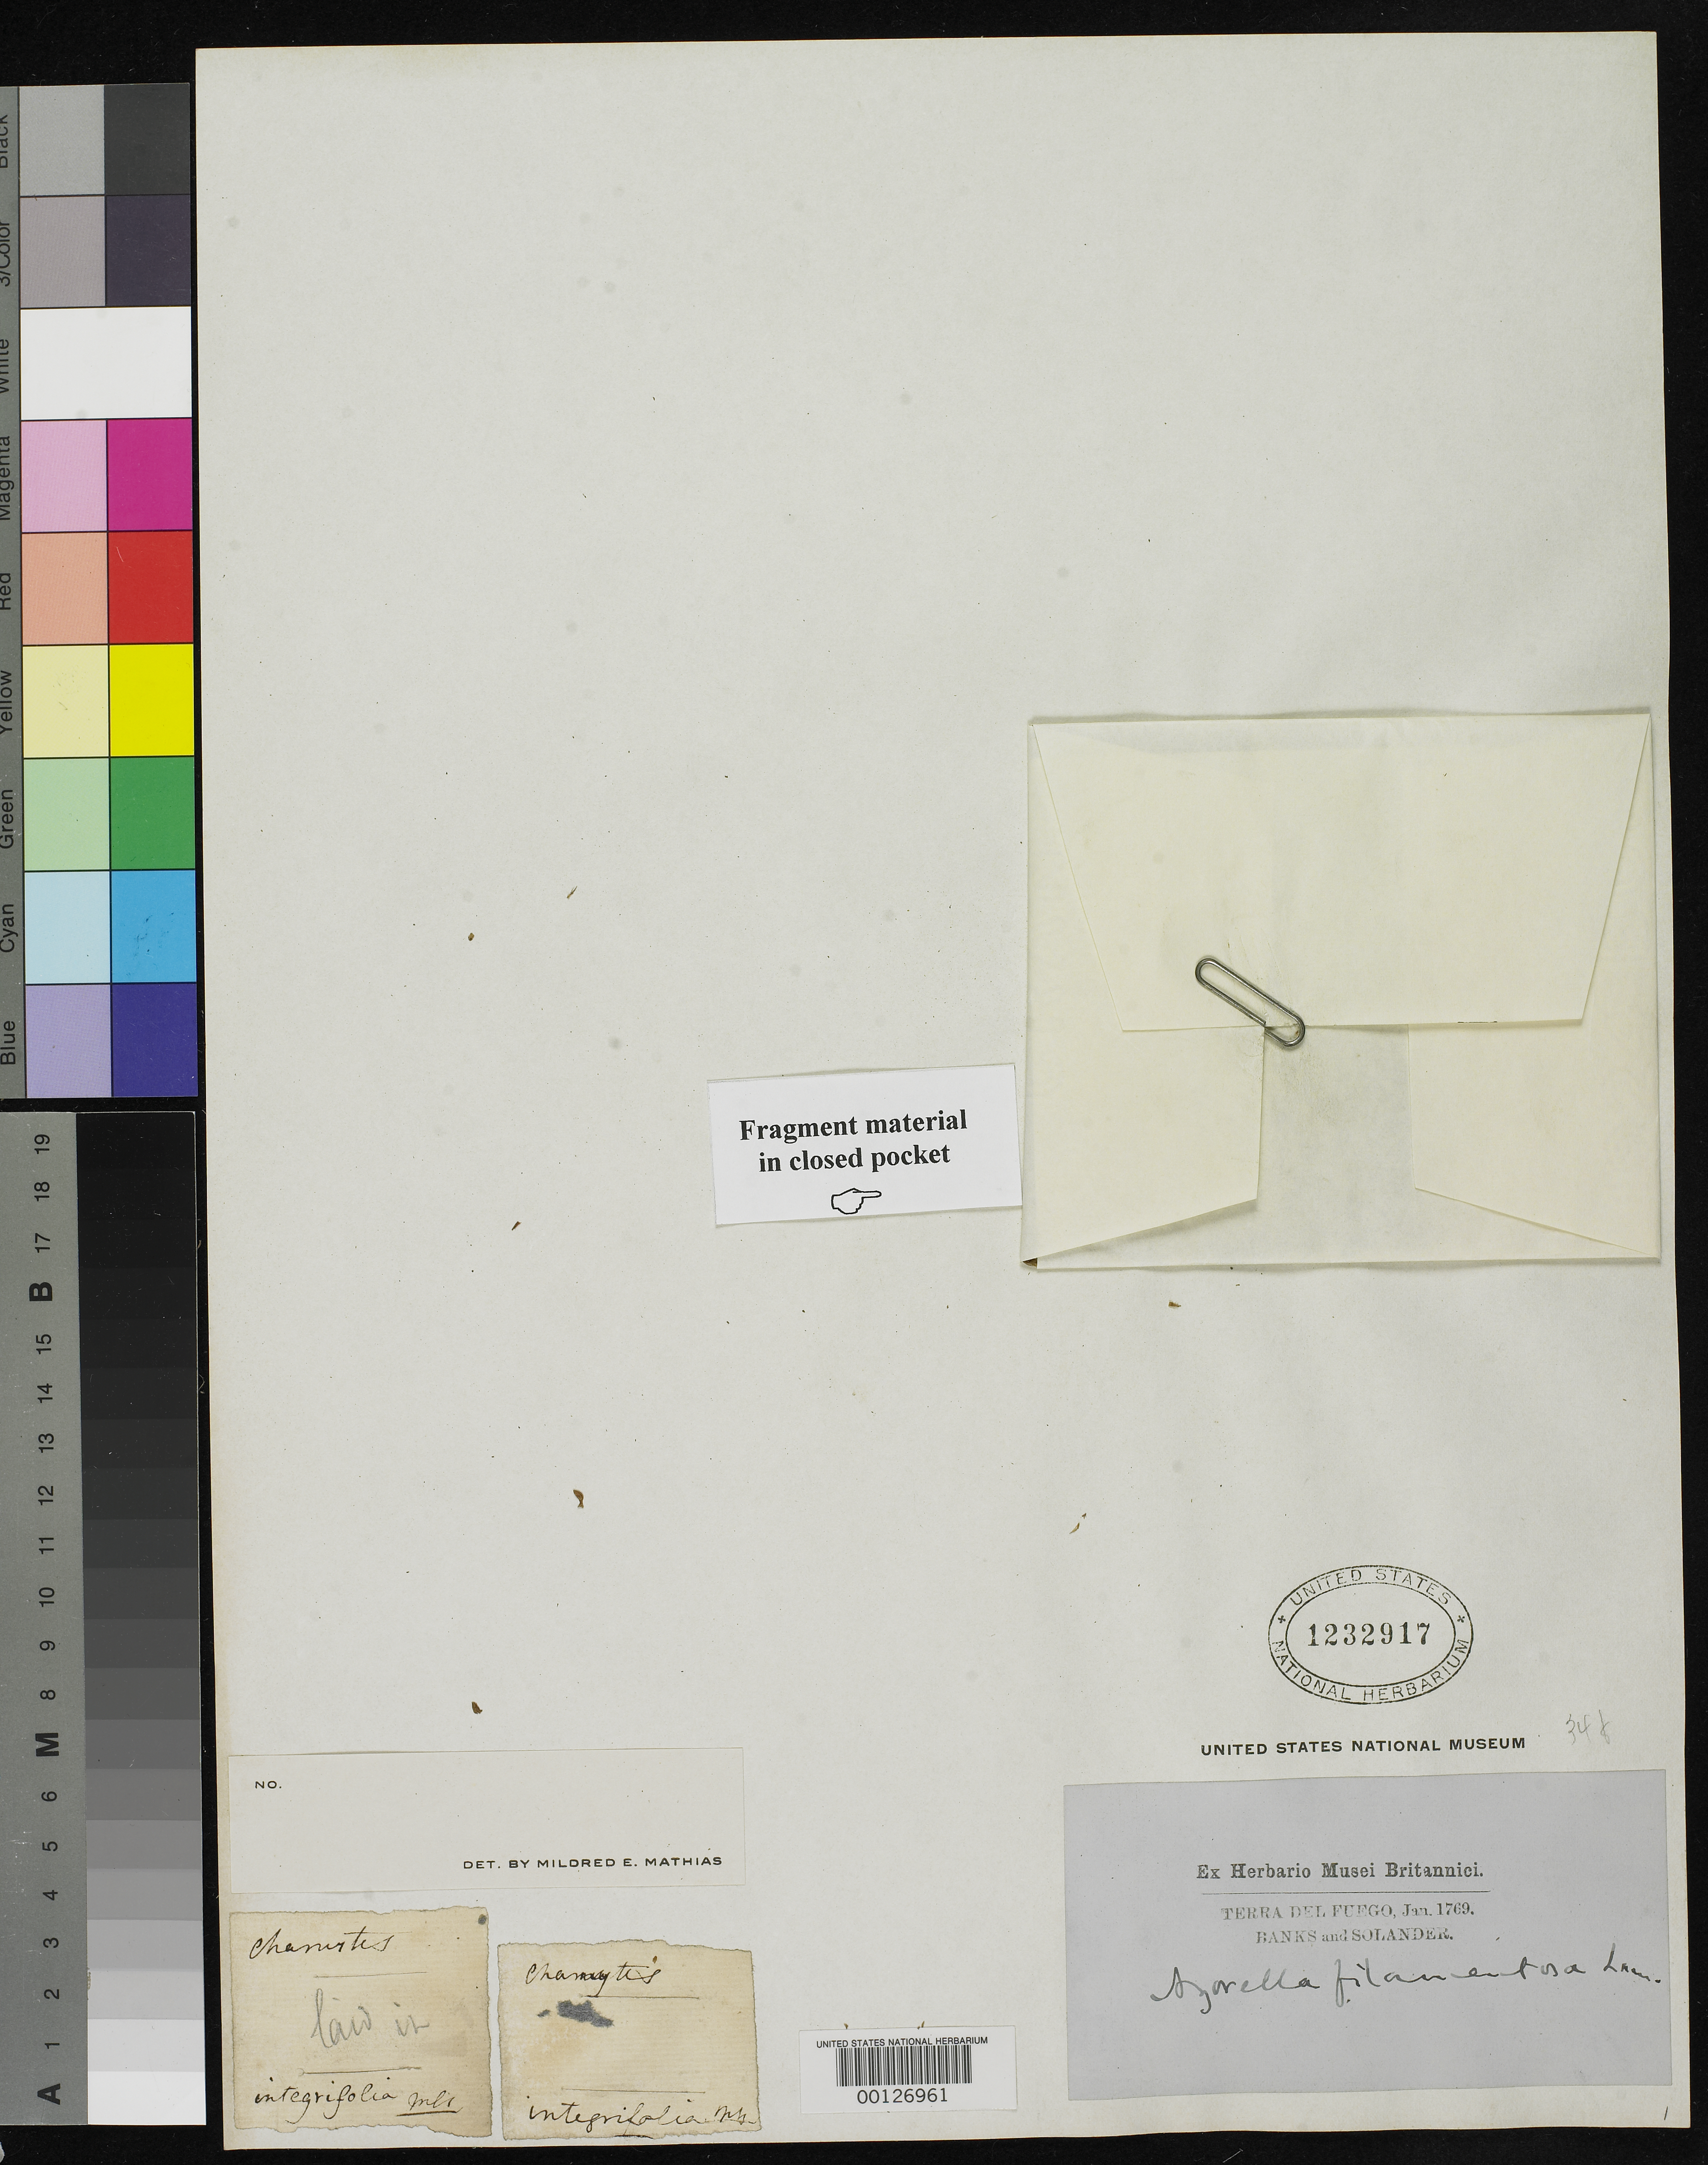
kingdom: Plantae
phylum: Tracheophyta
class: Magnoliopsida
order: Apiales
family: Apiaceae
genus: Chamitis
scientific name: Chamitis integrifolia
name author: Gaertn.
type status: Type Fragment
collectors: J. Banks & D. C. Solander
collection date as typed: Jan 1769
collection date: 1769-01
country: Argentina / Chile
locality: Tierra del Fuego.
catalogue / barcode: US 1232917